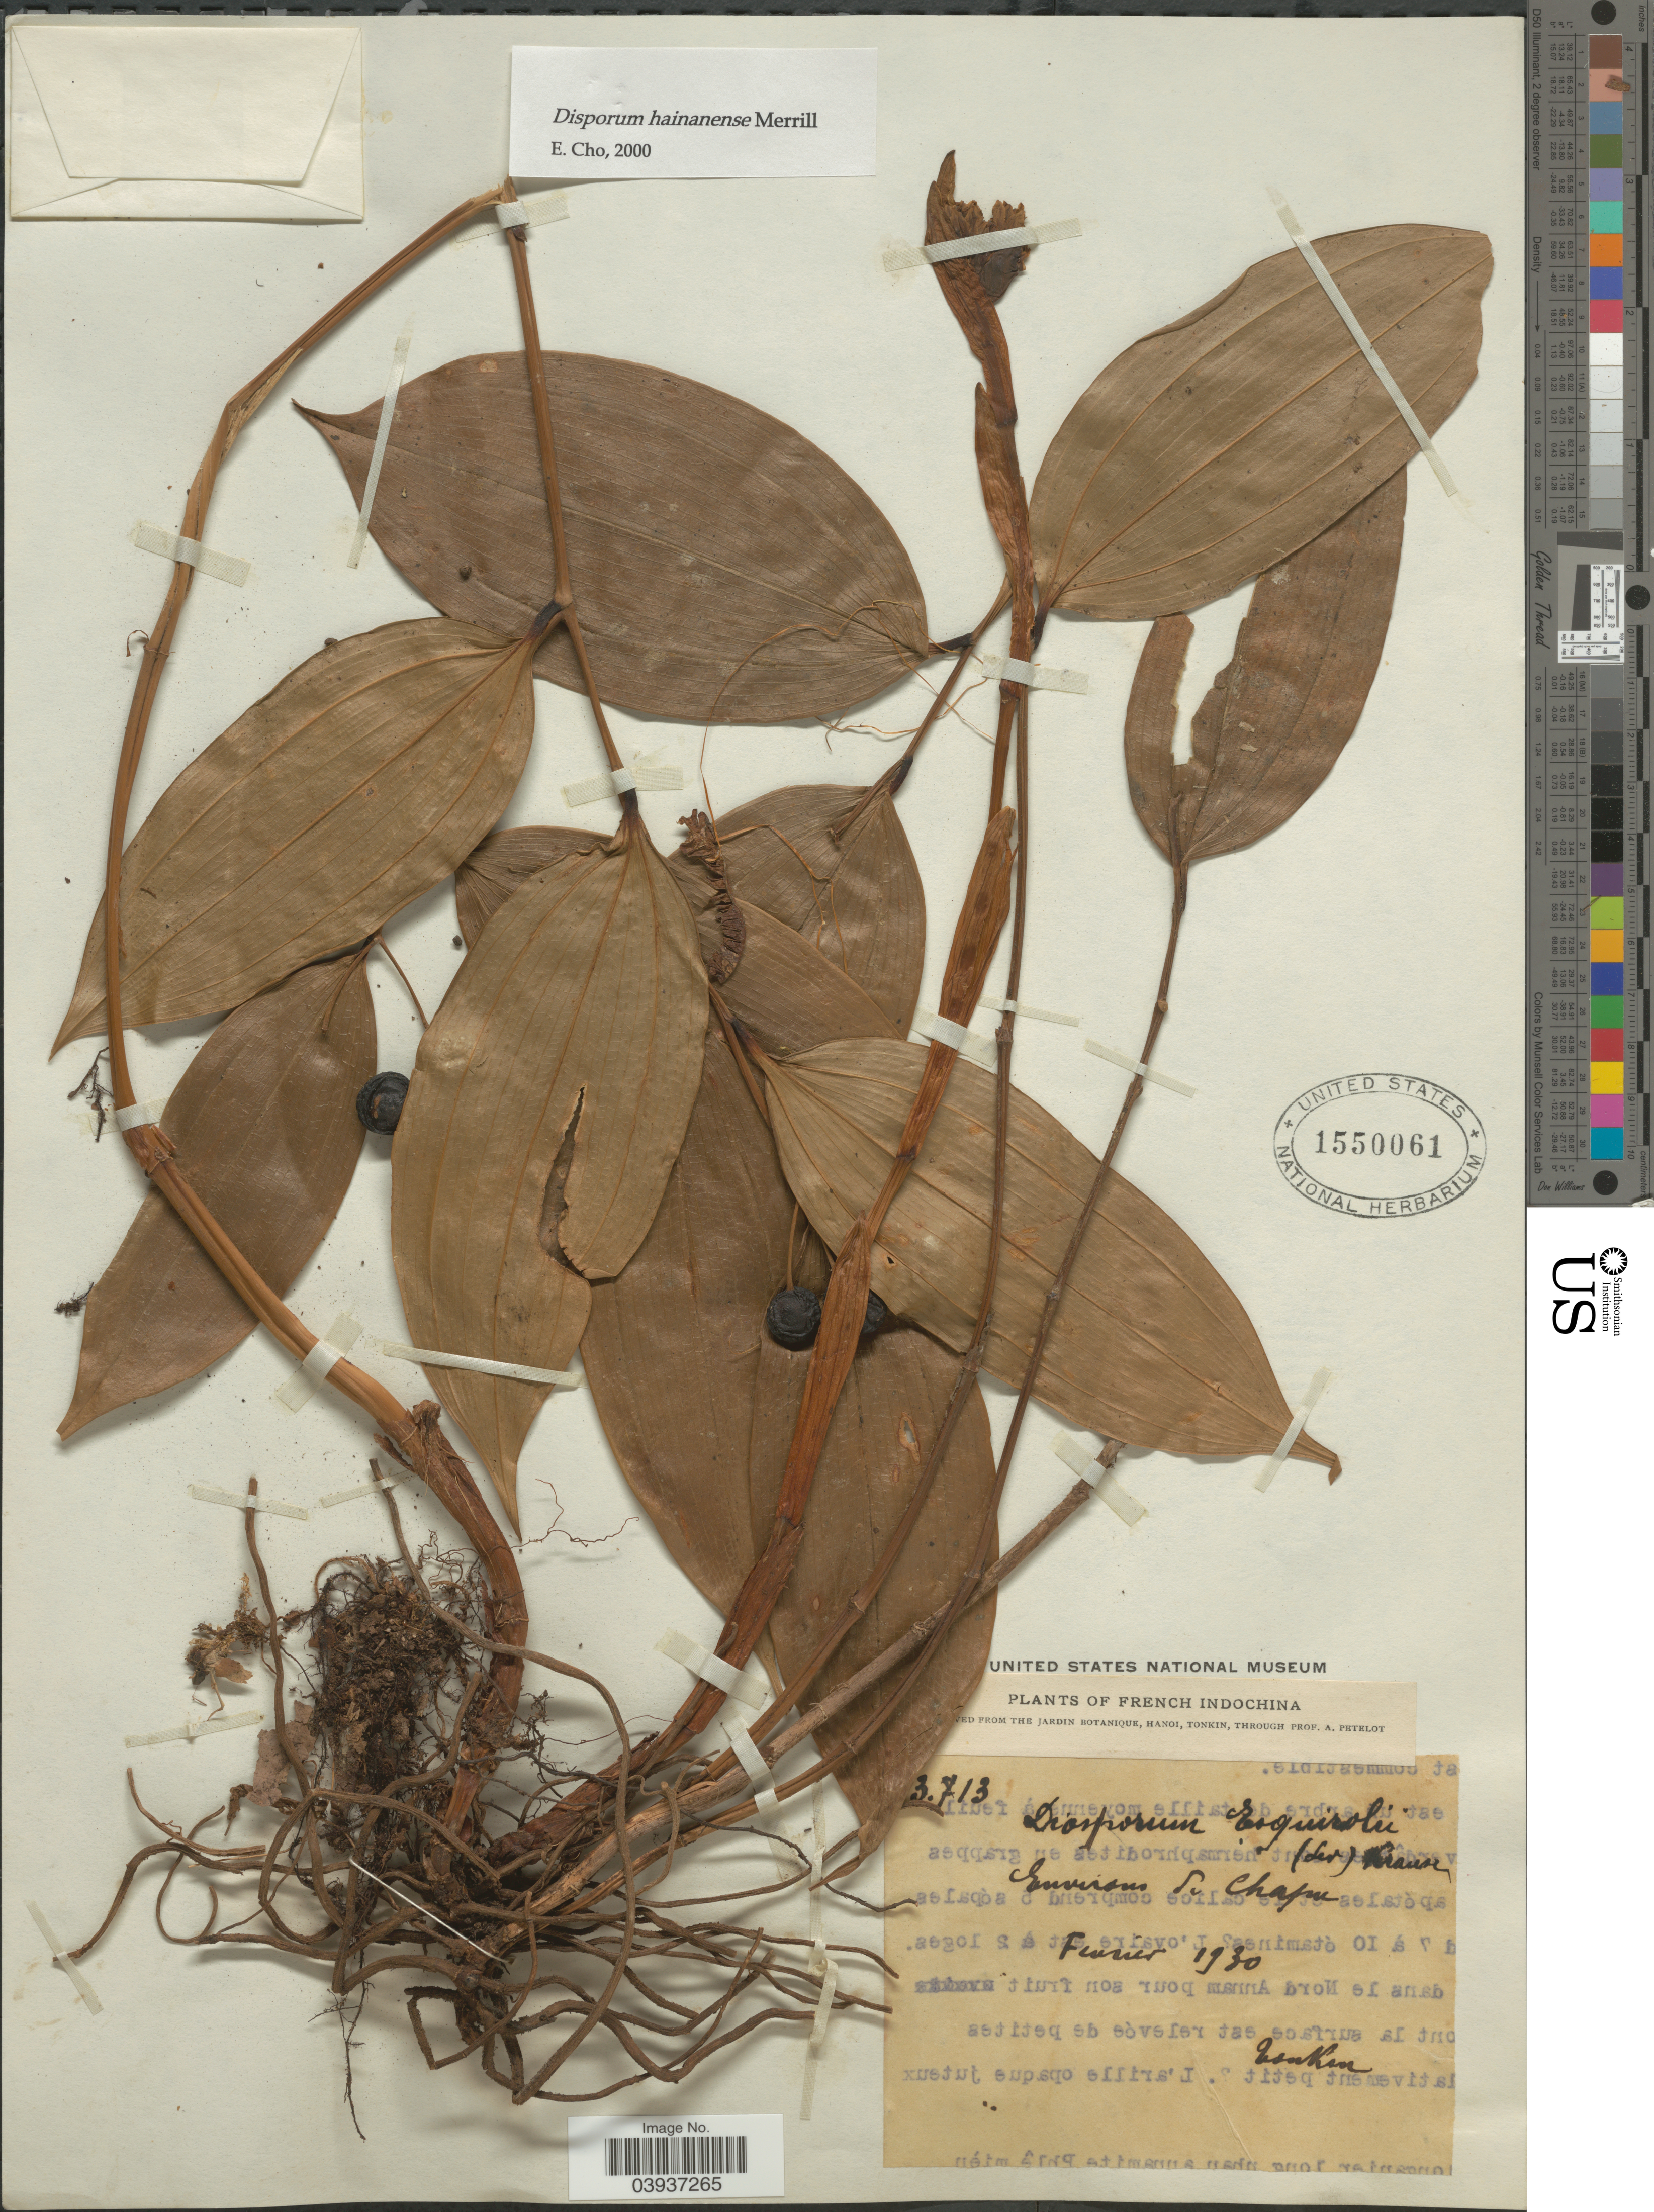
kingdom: Plantae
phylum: Tracheophyta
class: Liliopsida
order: Liliales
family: Colchicaceae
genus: Disporum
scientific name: Disporum hainanense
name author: Merr.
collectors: P. A. Pételot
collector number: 3713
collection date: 1930-02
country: Vietnam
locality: French Indochina. Environs de Chapa.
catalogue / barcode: US 1550061